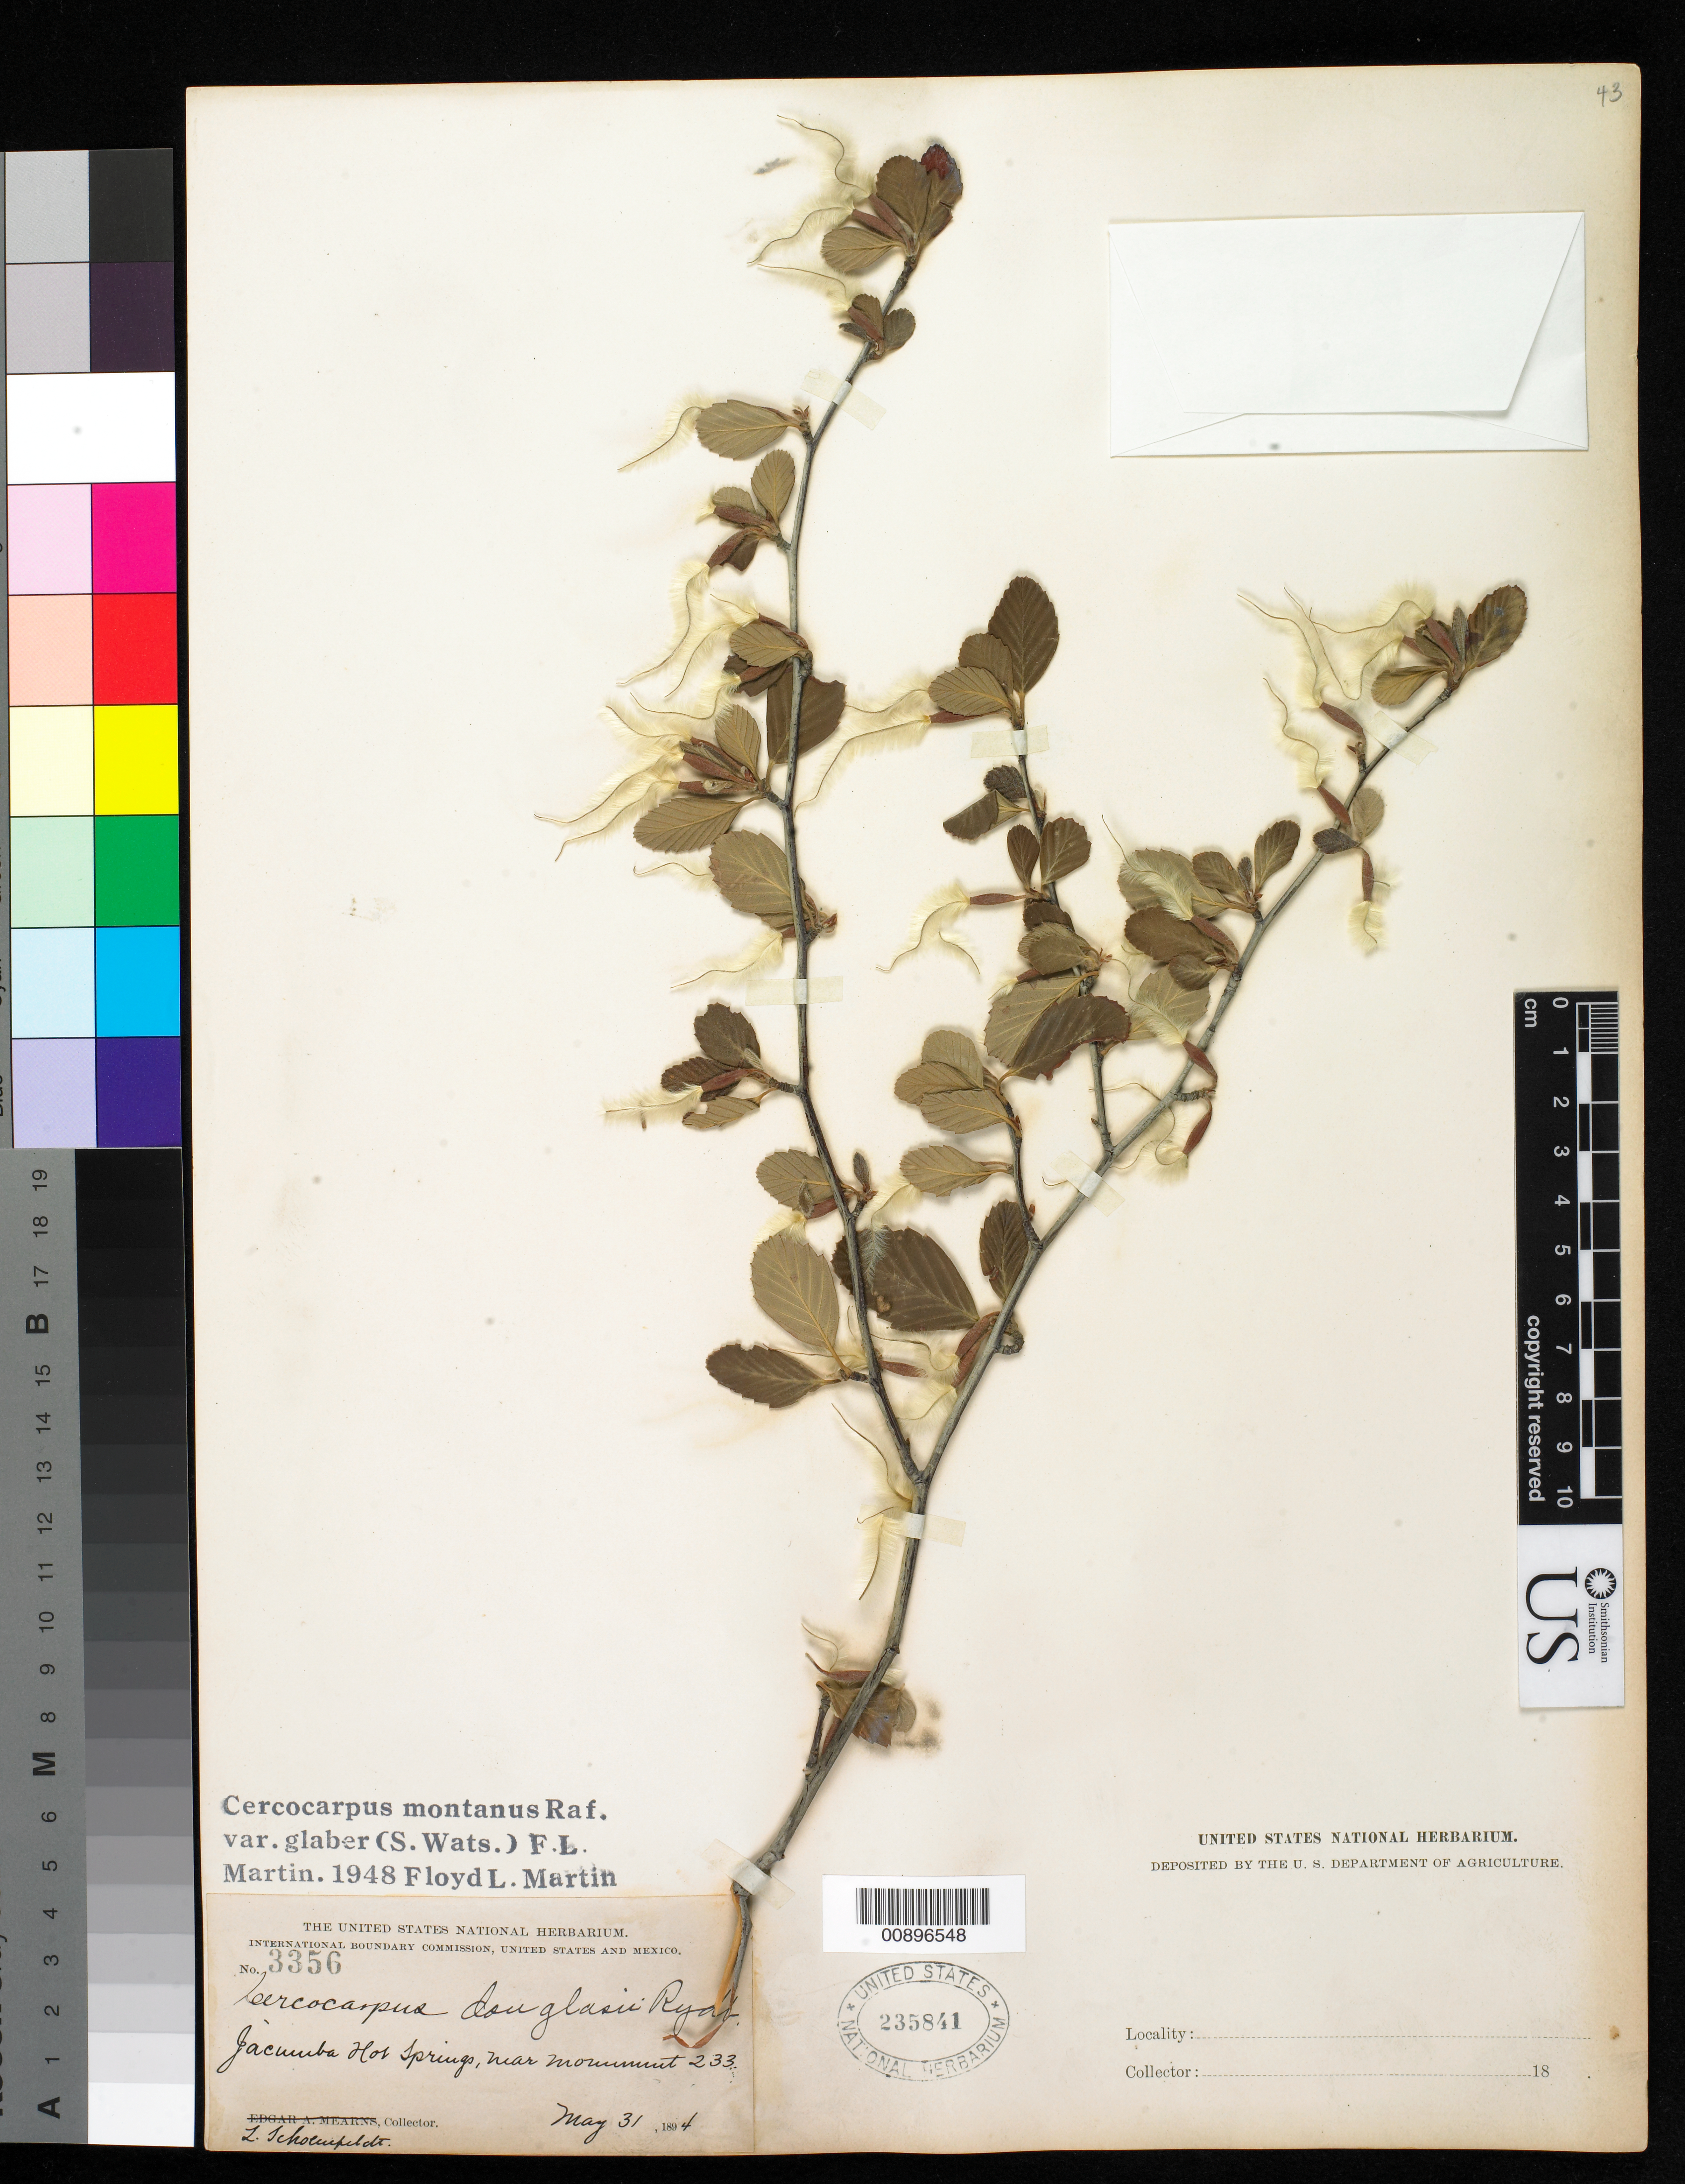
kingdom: Plantae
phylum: Tracheophyta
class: Magnoliopsida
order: Rosales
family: Rosaceae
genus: Cercocarpus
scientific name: Cercocarpus montanus var. glaber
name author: (S. Watson) F.L. Martin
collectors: L. Schoenfeldt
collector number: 3356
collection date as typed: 31 May 1894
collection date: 1894-05-31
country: United States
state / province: California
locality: Jacumba Hot Springs, near Monument 233.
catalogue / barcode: US 235841